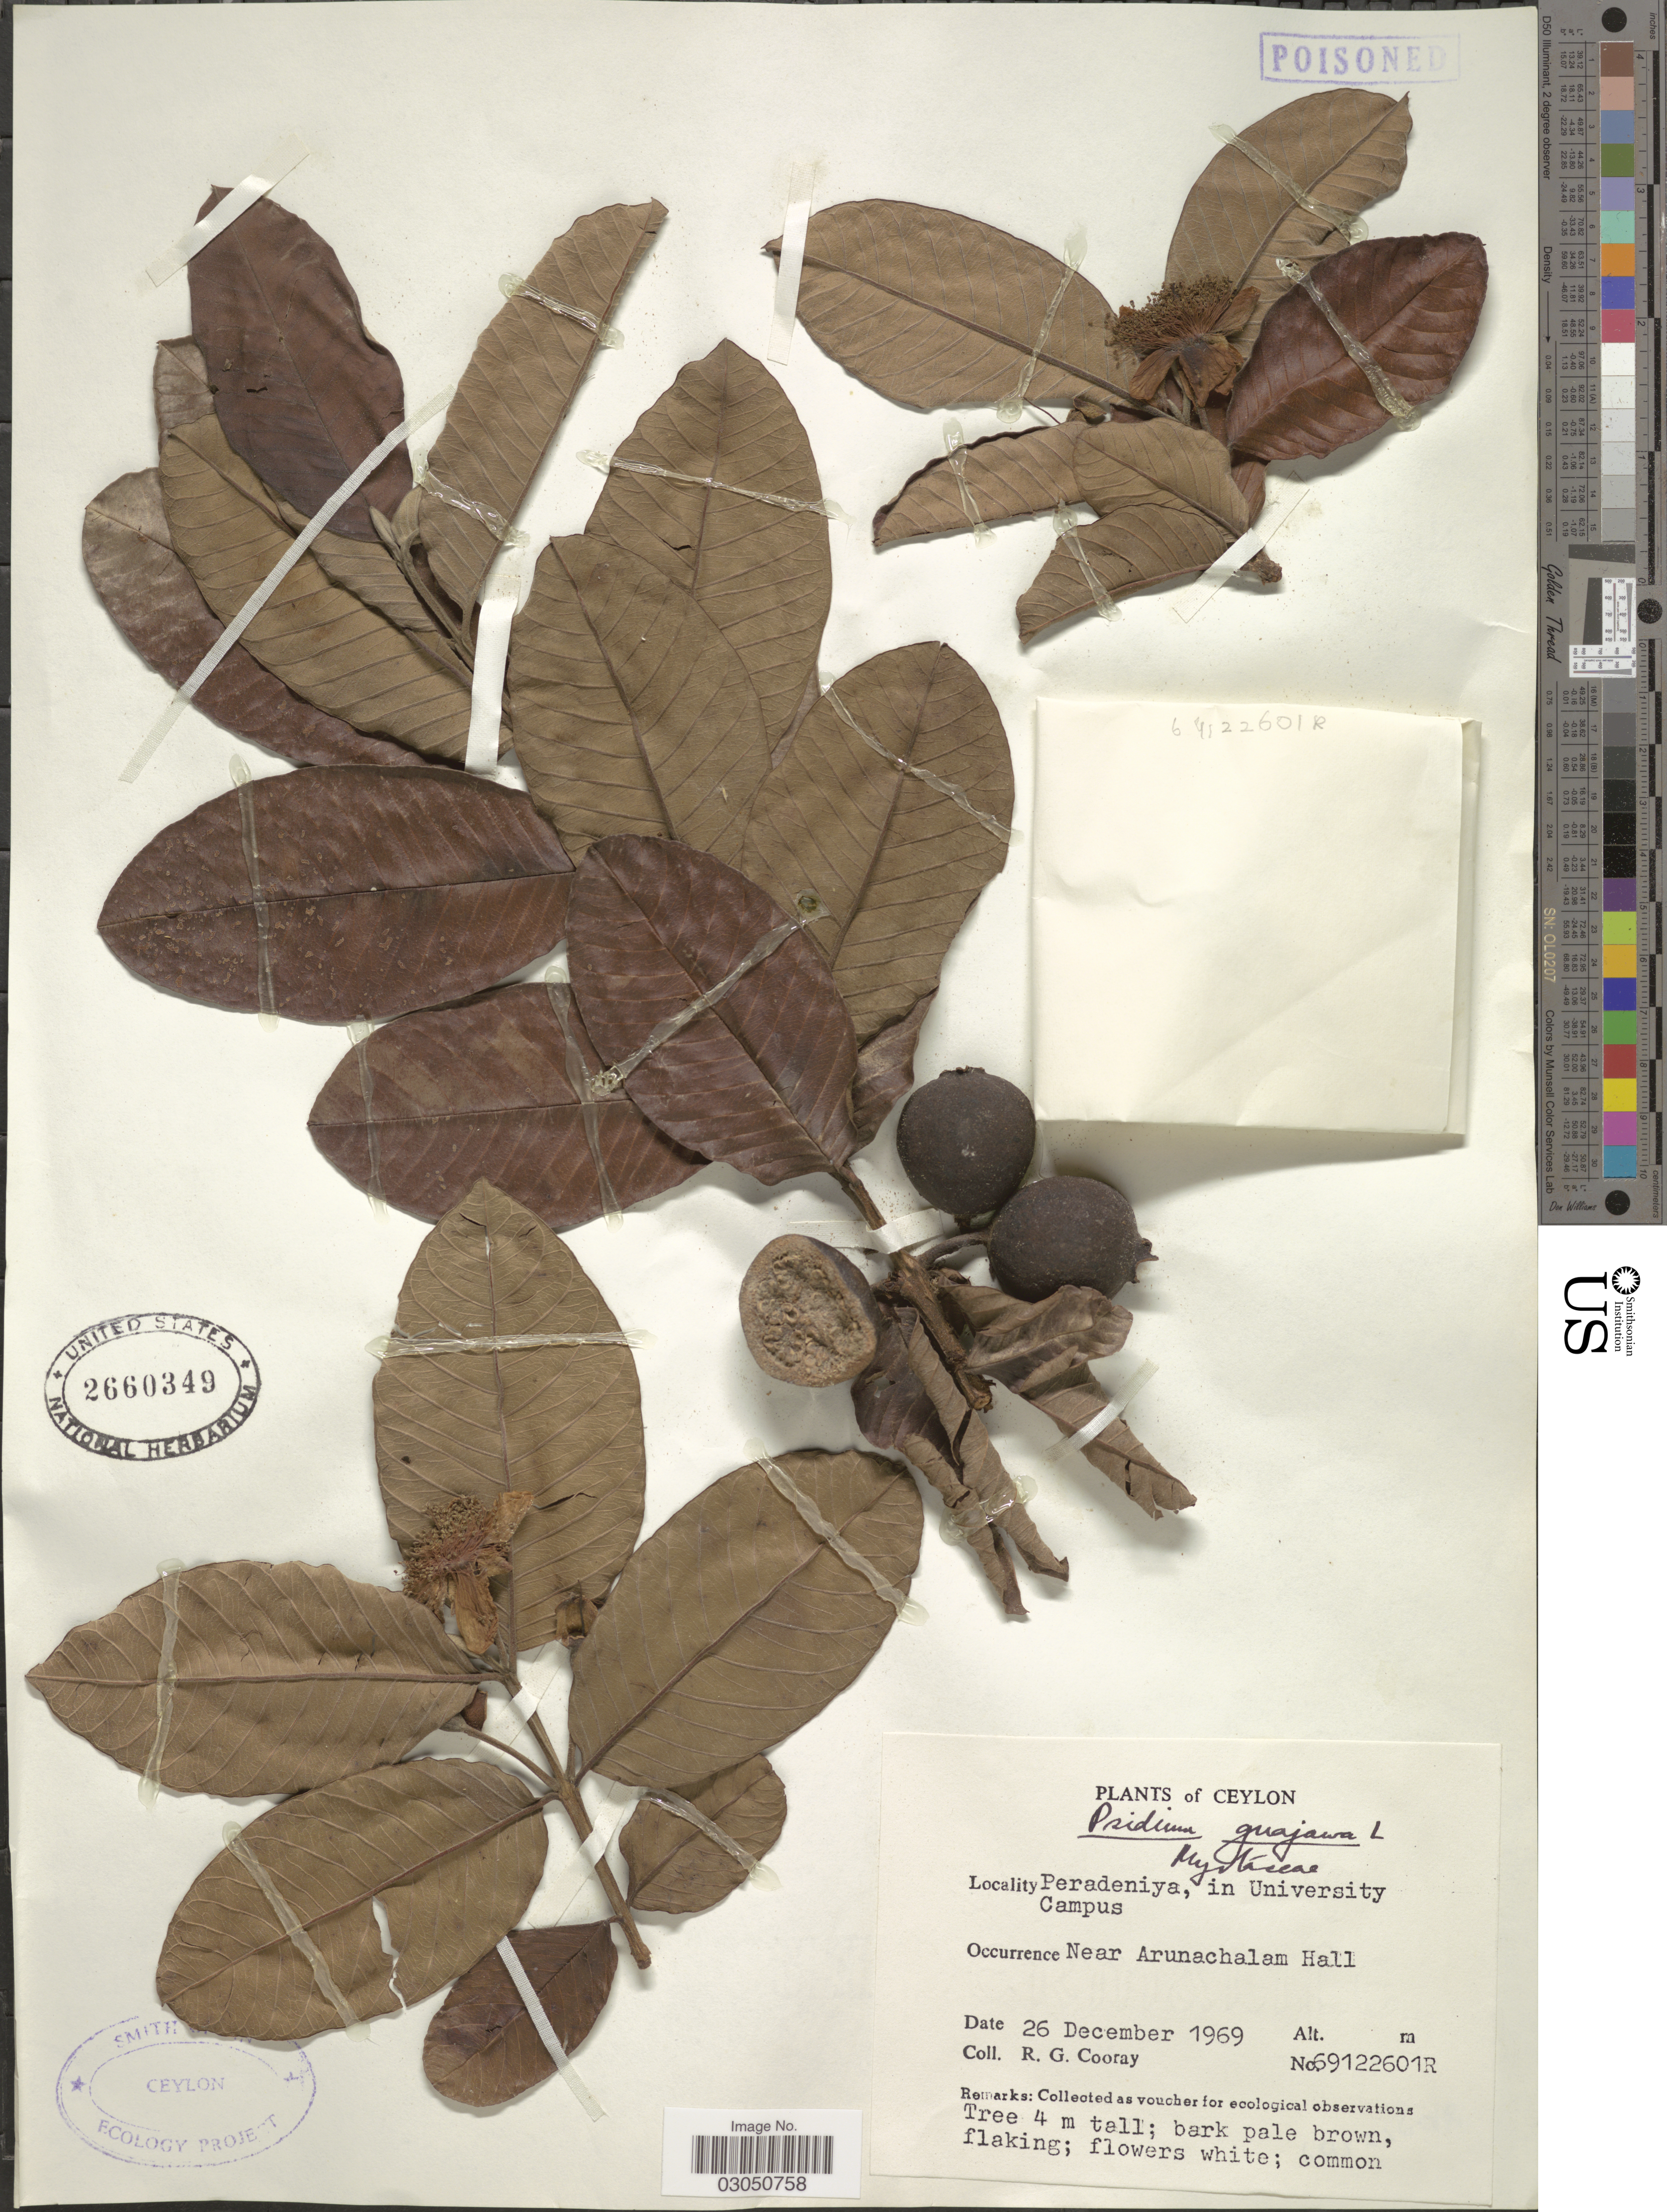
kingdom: Plantae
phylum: Tracheophyta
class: Magnoliopsida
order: Myrtales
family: Myrtaceae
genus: Psidium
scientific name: Psidium guajava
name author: L.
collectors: R. Cooray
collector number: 69122601R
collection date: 1969-12-26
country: Sri Lanka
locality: Ceylon. Peradeniya, in University Campus. Near Arunachalam Hall.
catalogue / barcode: US 2660349